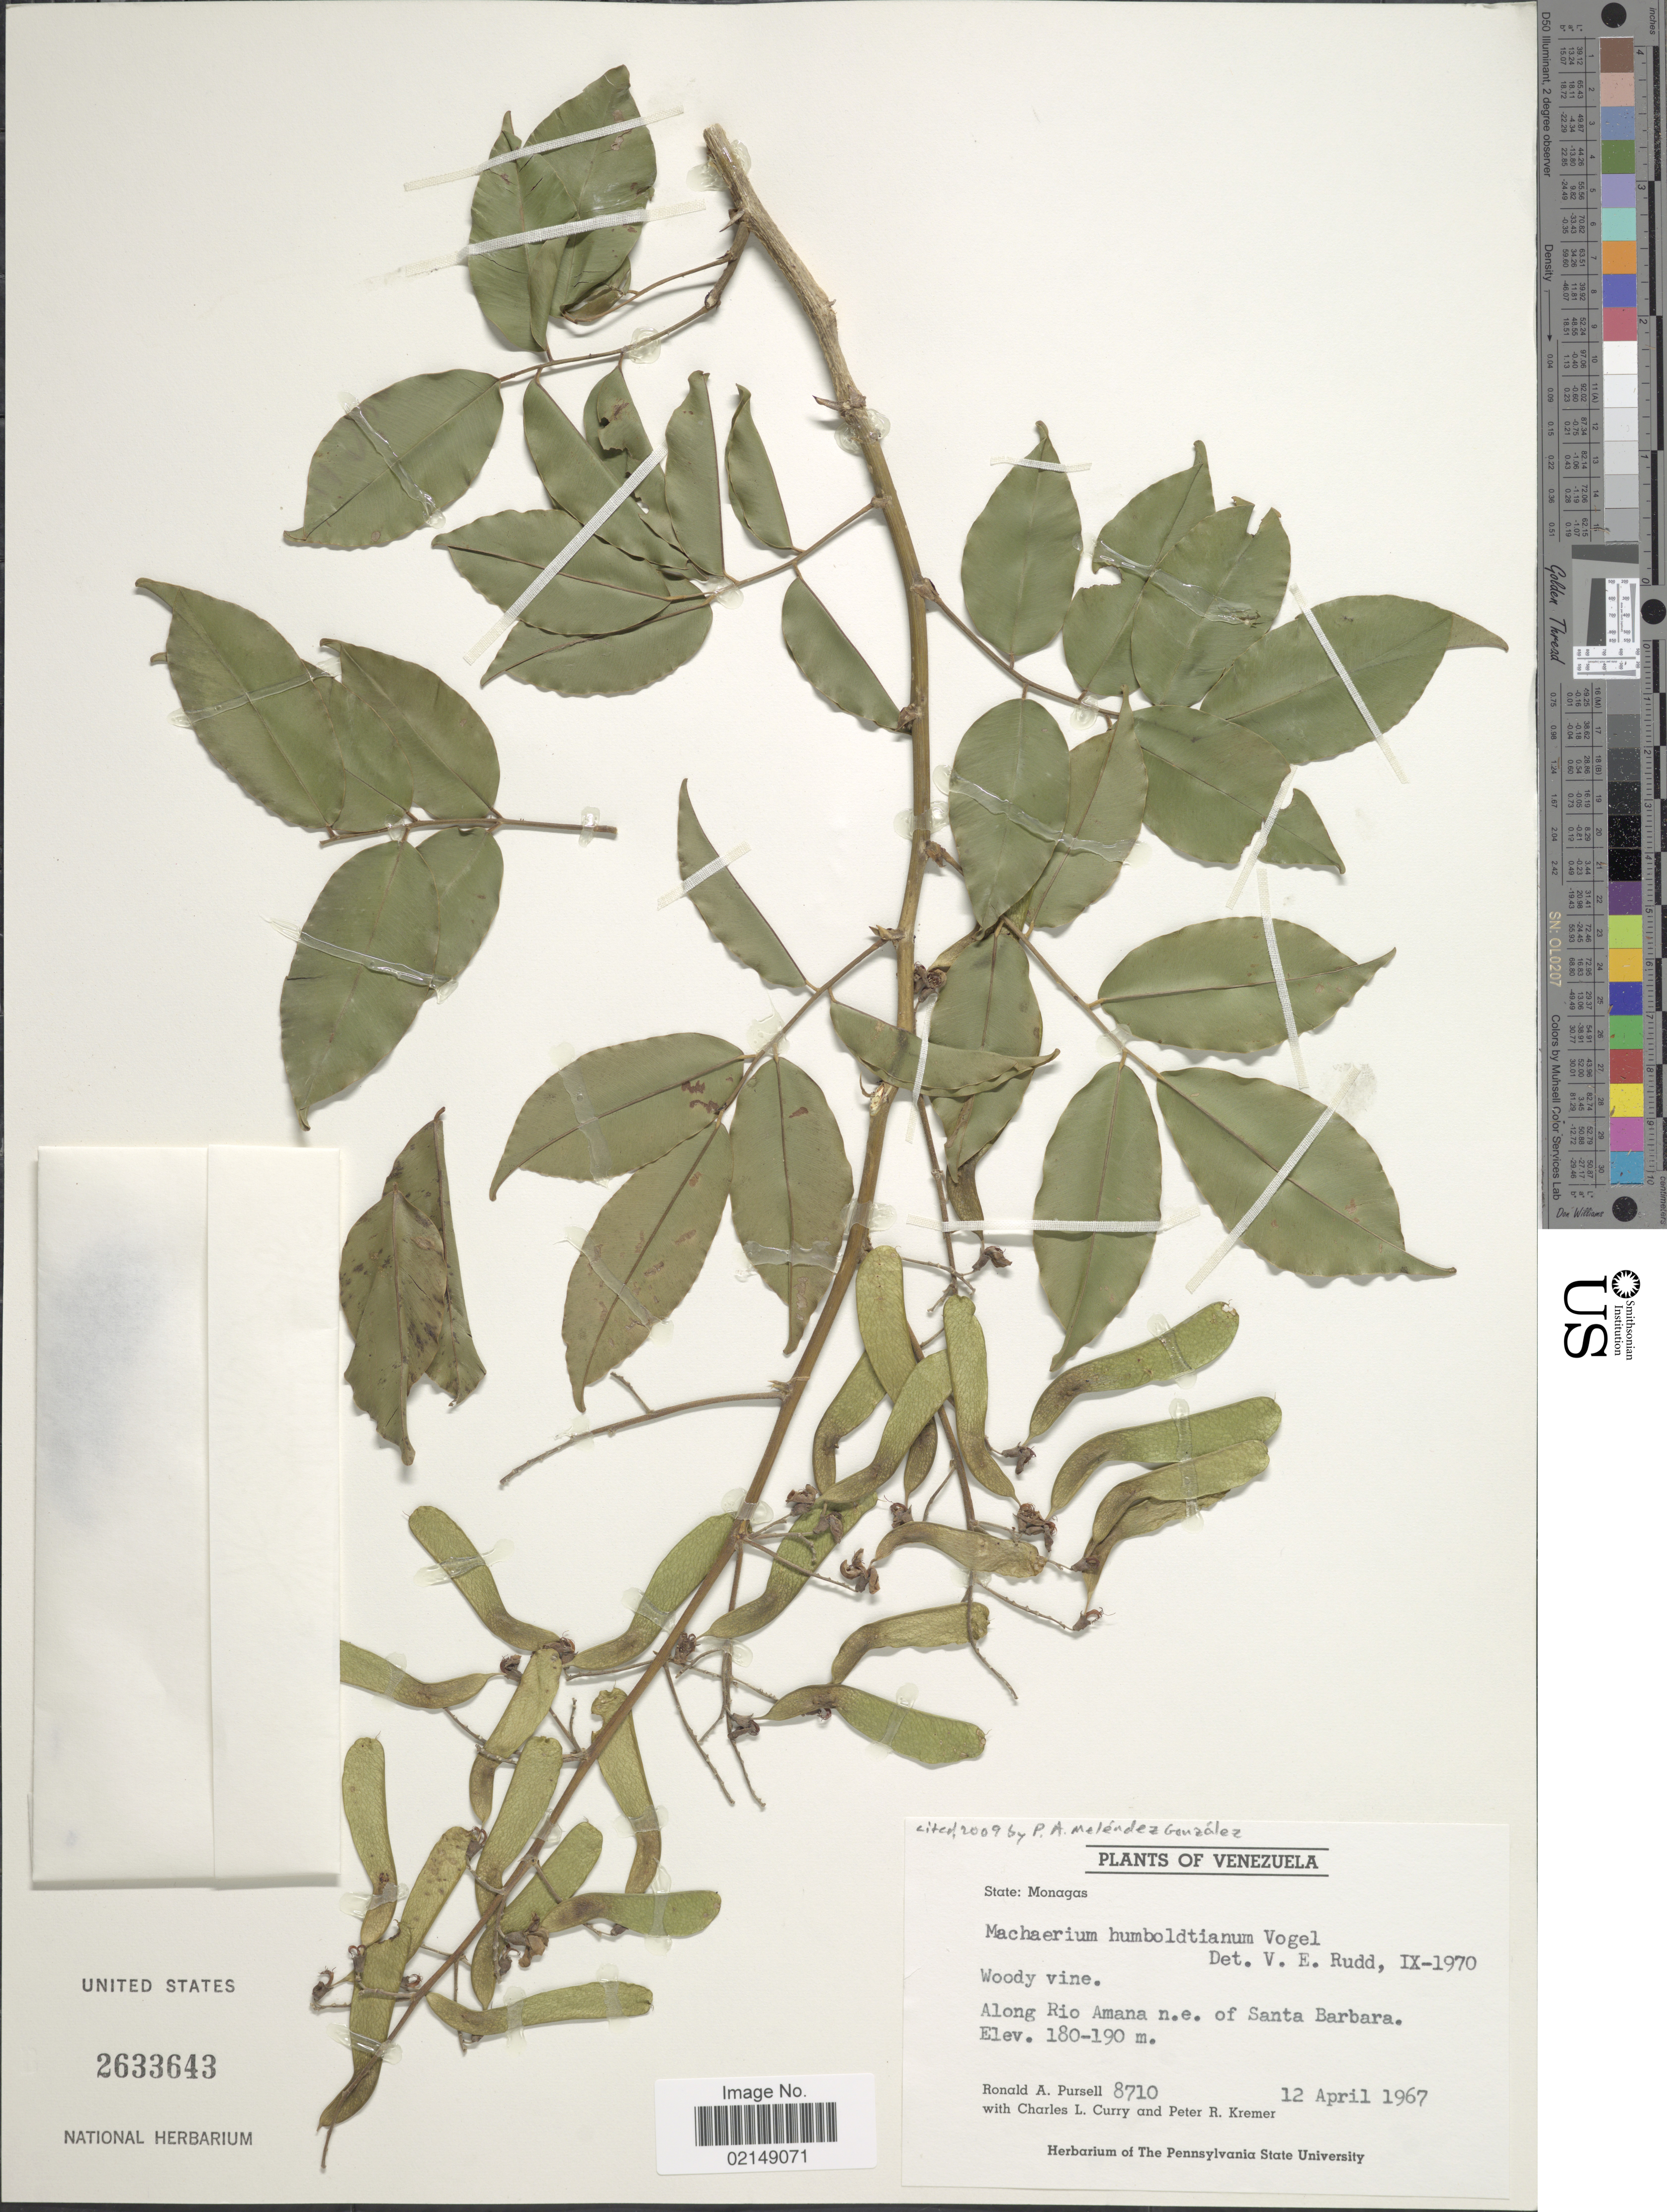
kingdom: Plantae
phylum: Tracheophyta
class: Magnoliopsida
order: Fabales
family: Fabaceae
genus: Machaerium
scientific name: Machaerium humboldtianum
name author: Vogel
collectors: R. A. Pursell, C. L. Curry & P. Kremer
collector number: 8710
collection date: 1967-04-12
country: Venezuela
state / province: Monagas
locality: Woody vine, along Rio Amana n.e. of Santa Barbara.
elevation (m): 180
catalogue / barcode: US 2633643